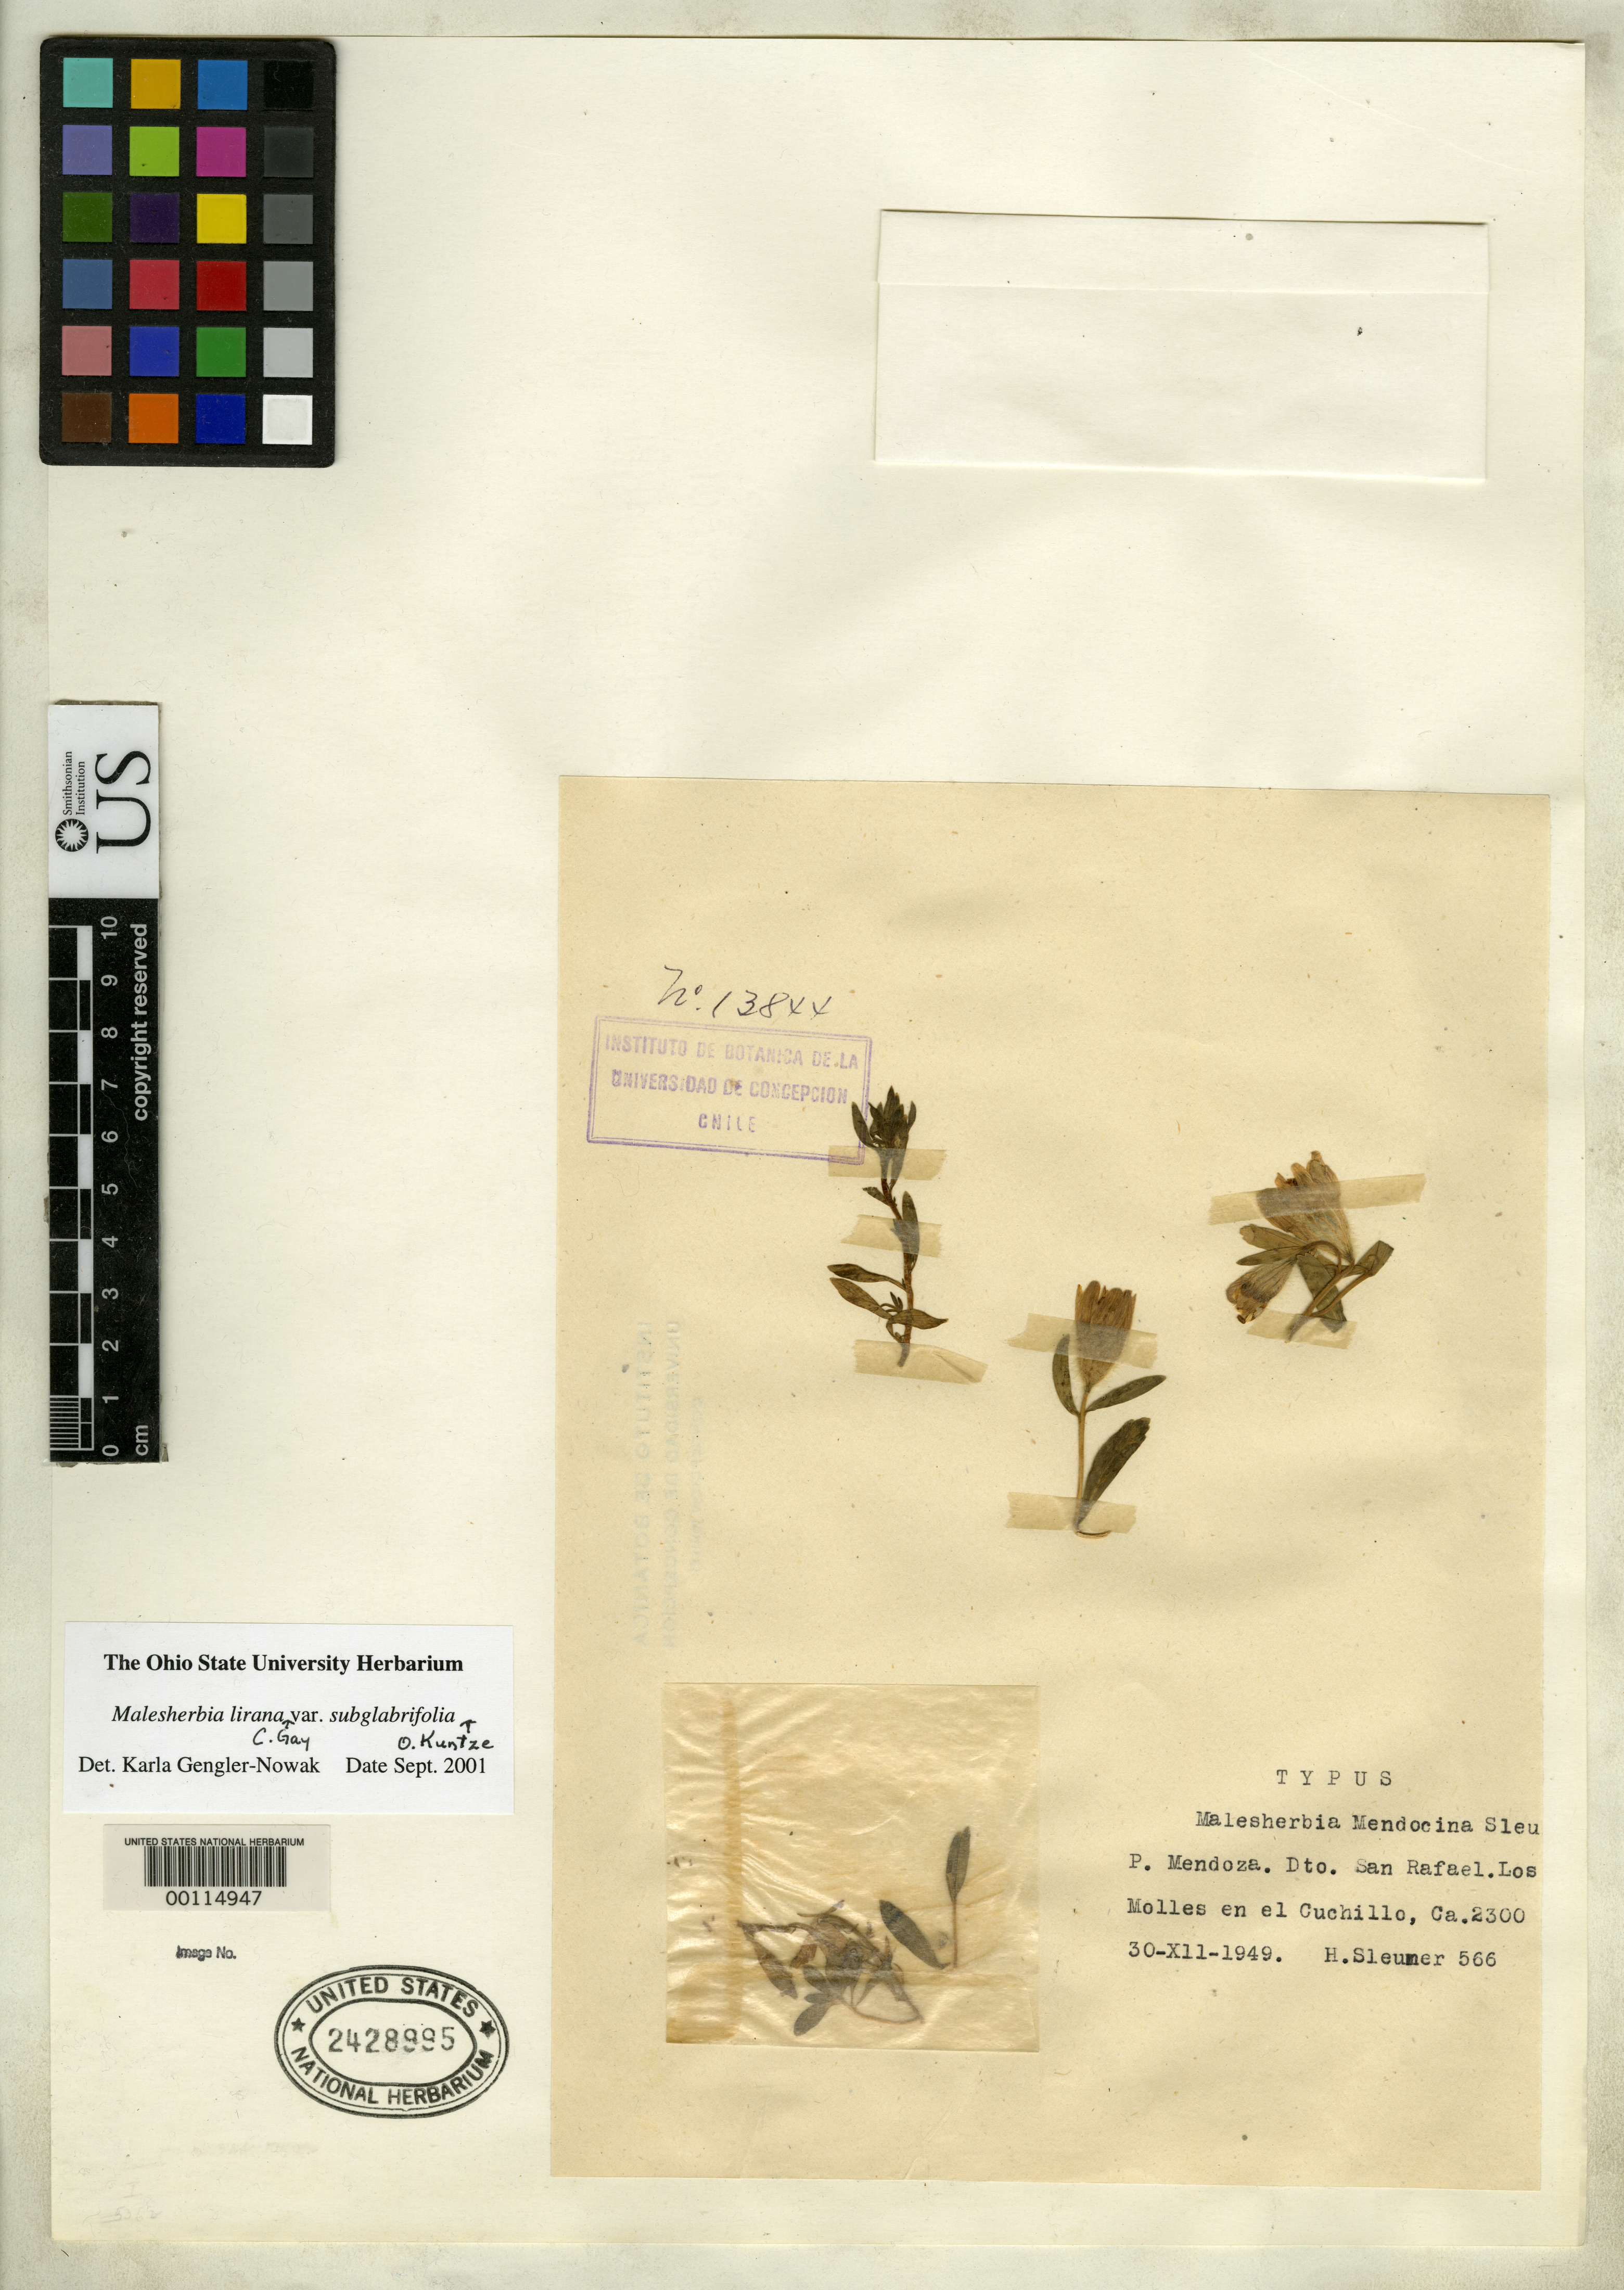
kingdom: Plantae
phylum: Tracheophyta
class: Magnoliopsida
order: Malpighiales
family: Malesherbiaceae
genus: Malesherbia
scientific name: Malesherbia mendocina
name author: Sleumer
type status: Isotype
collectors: H. O. Sleumer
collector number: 566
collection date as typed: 30 Dec 1949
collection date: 1949-12-30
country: Argentina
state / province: Mendoza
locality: Los Molles.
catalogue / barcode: US 2428995